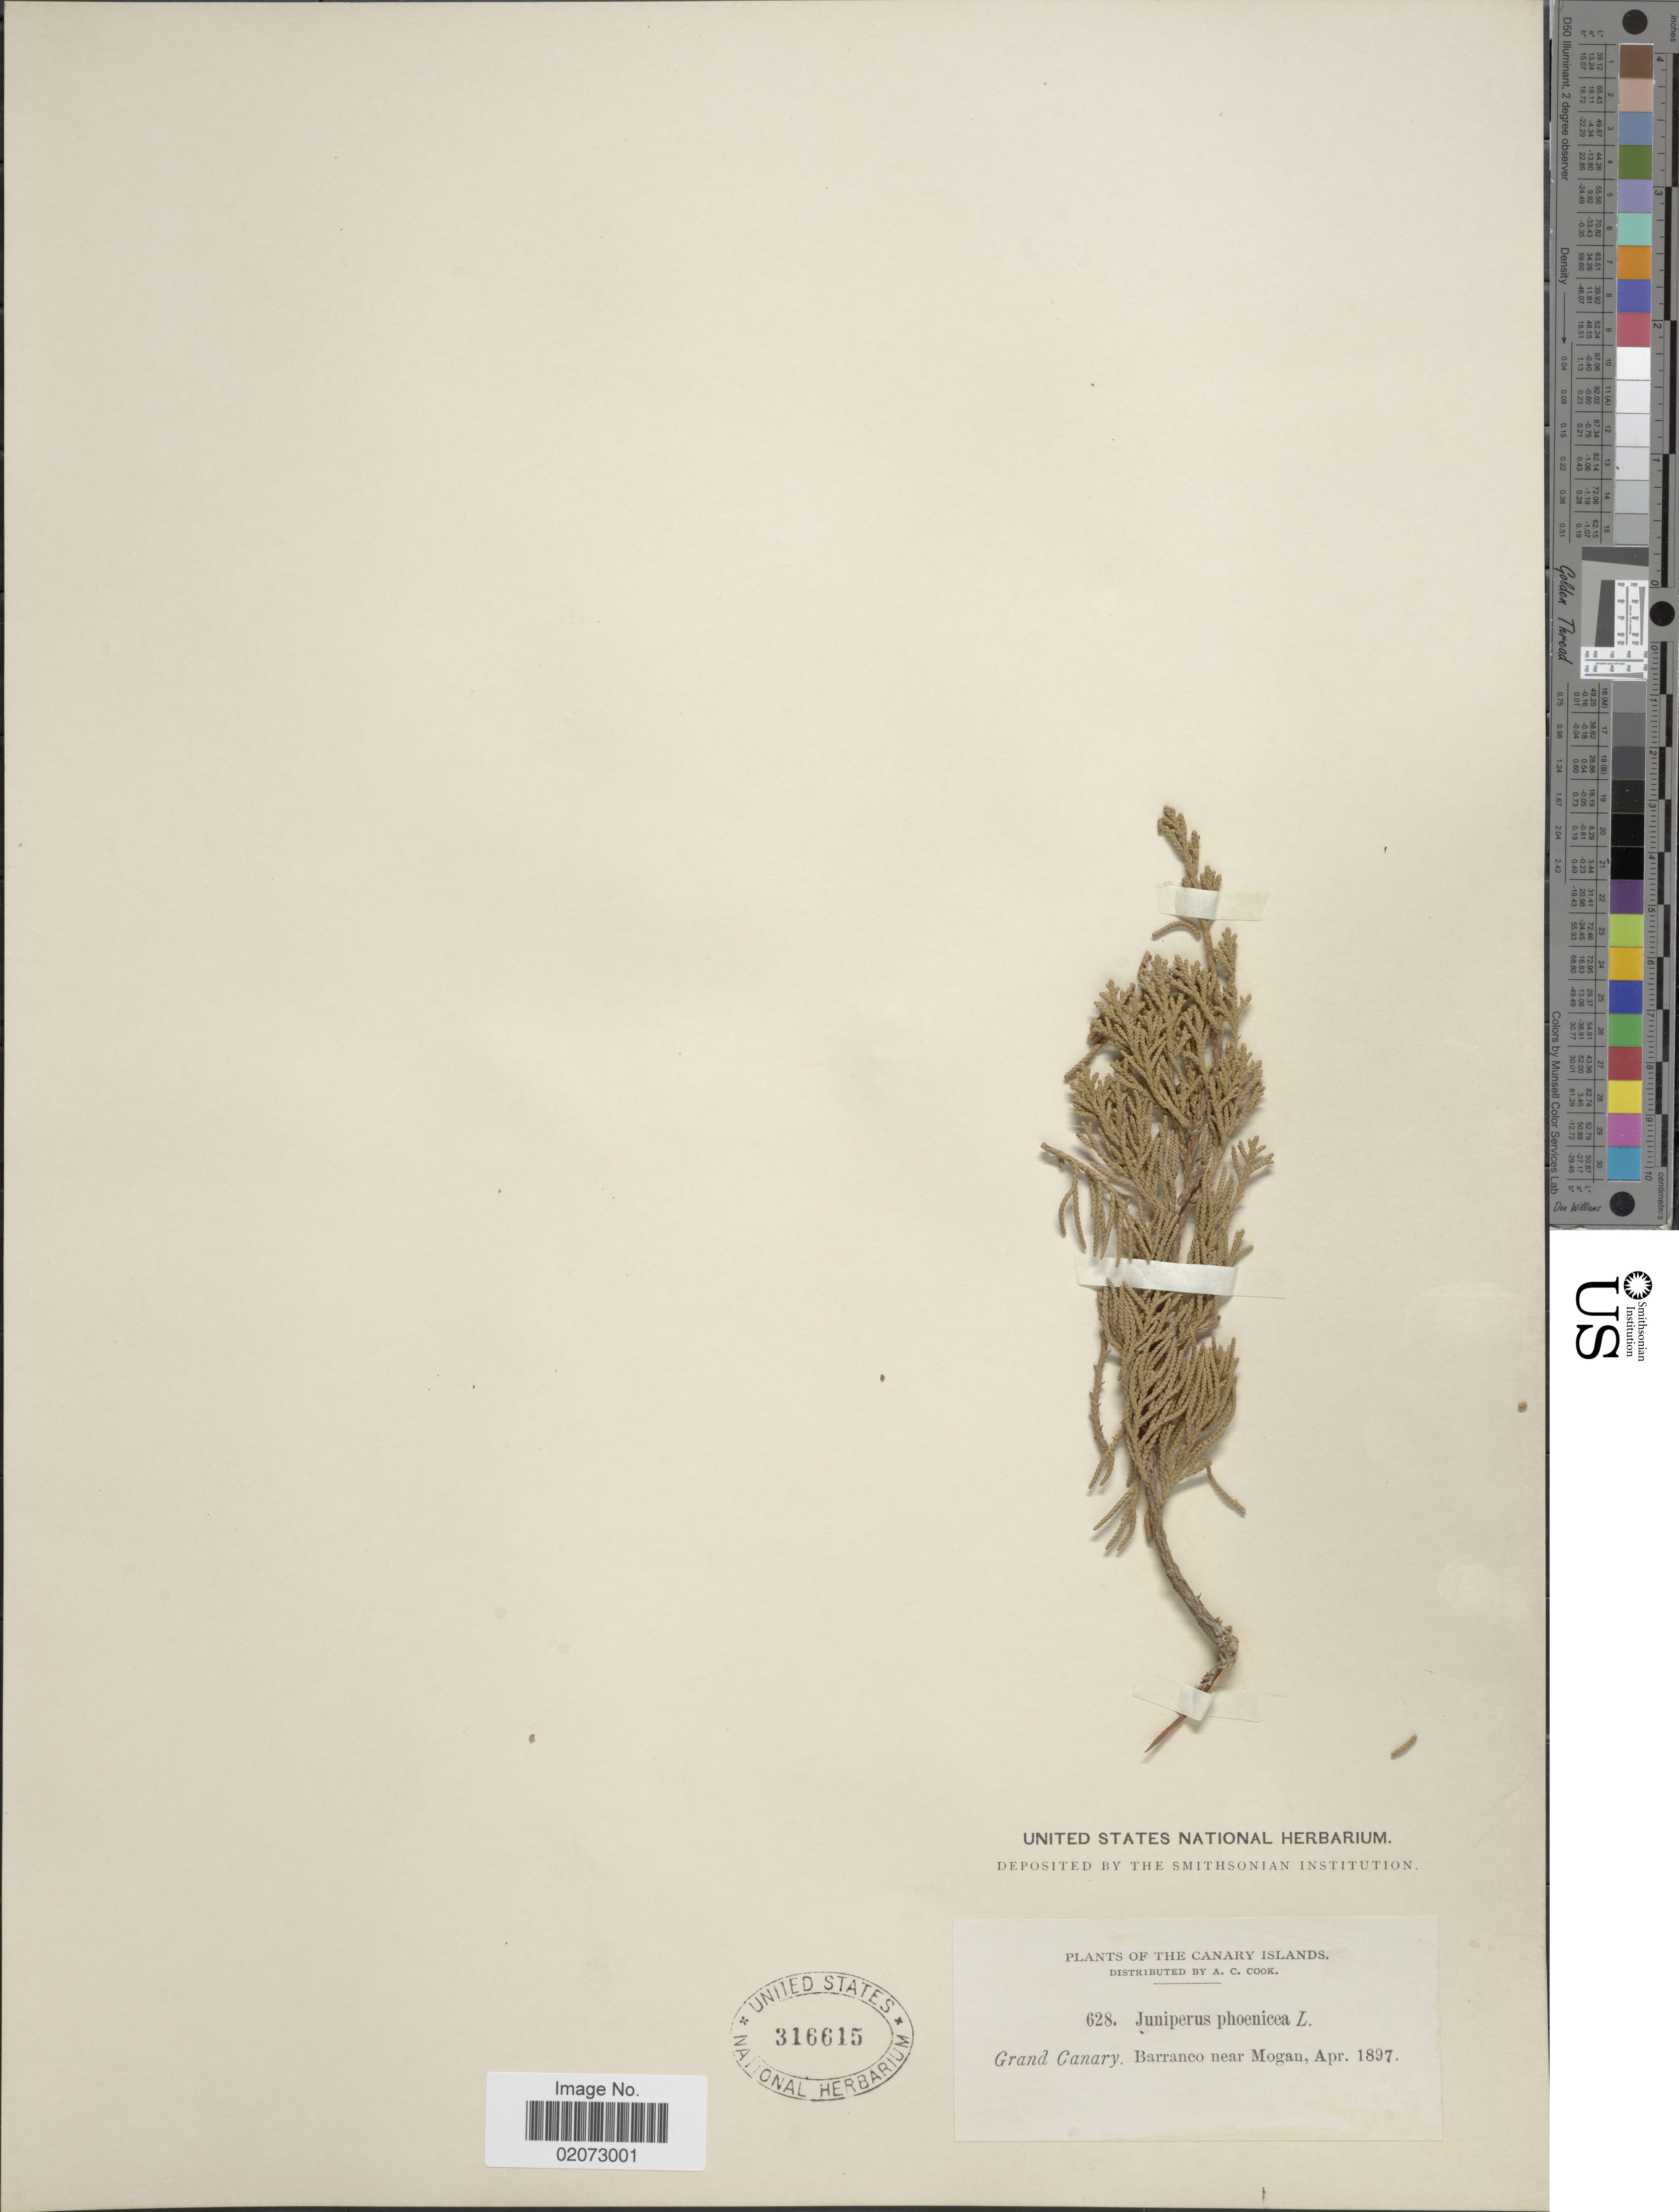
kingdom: Plantae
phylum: Tracheophyta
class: Pinopsida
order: Pinales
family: Cupressaceae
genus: Juniperus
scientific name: Juniperus phoenicea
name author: L.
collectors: Alice C. Cook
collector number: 628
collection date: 1897-04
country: Spain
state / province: Canarias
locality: Grand Canary, Barran co near Mogan.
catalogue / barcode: US 316615